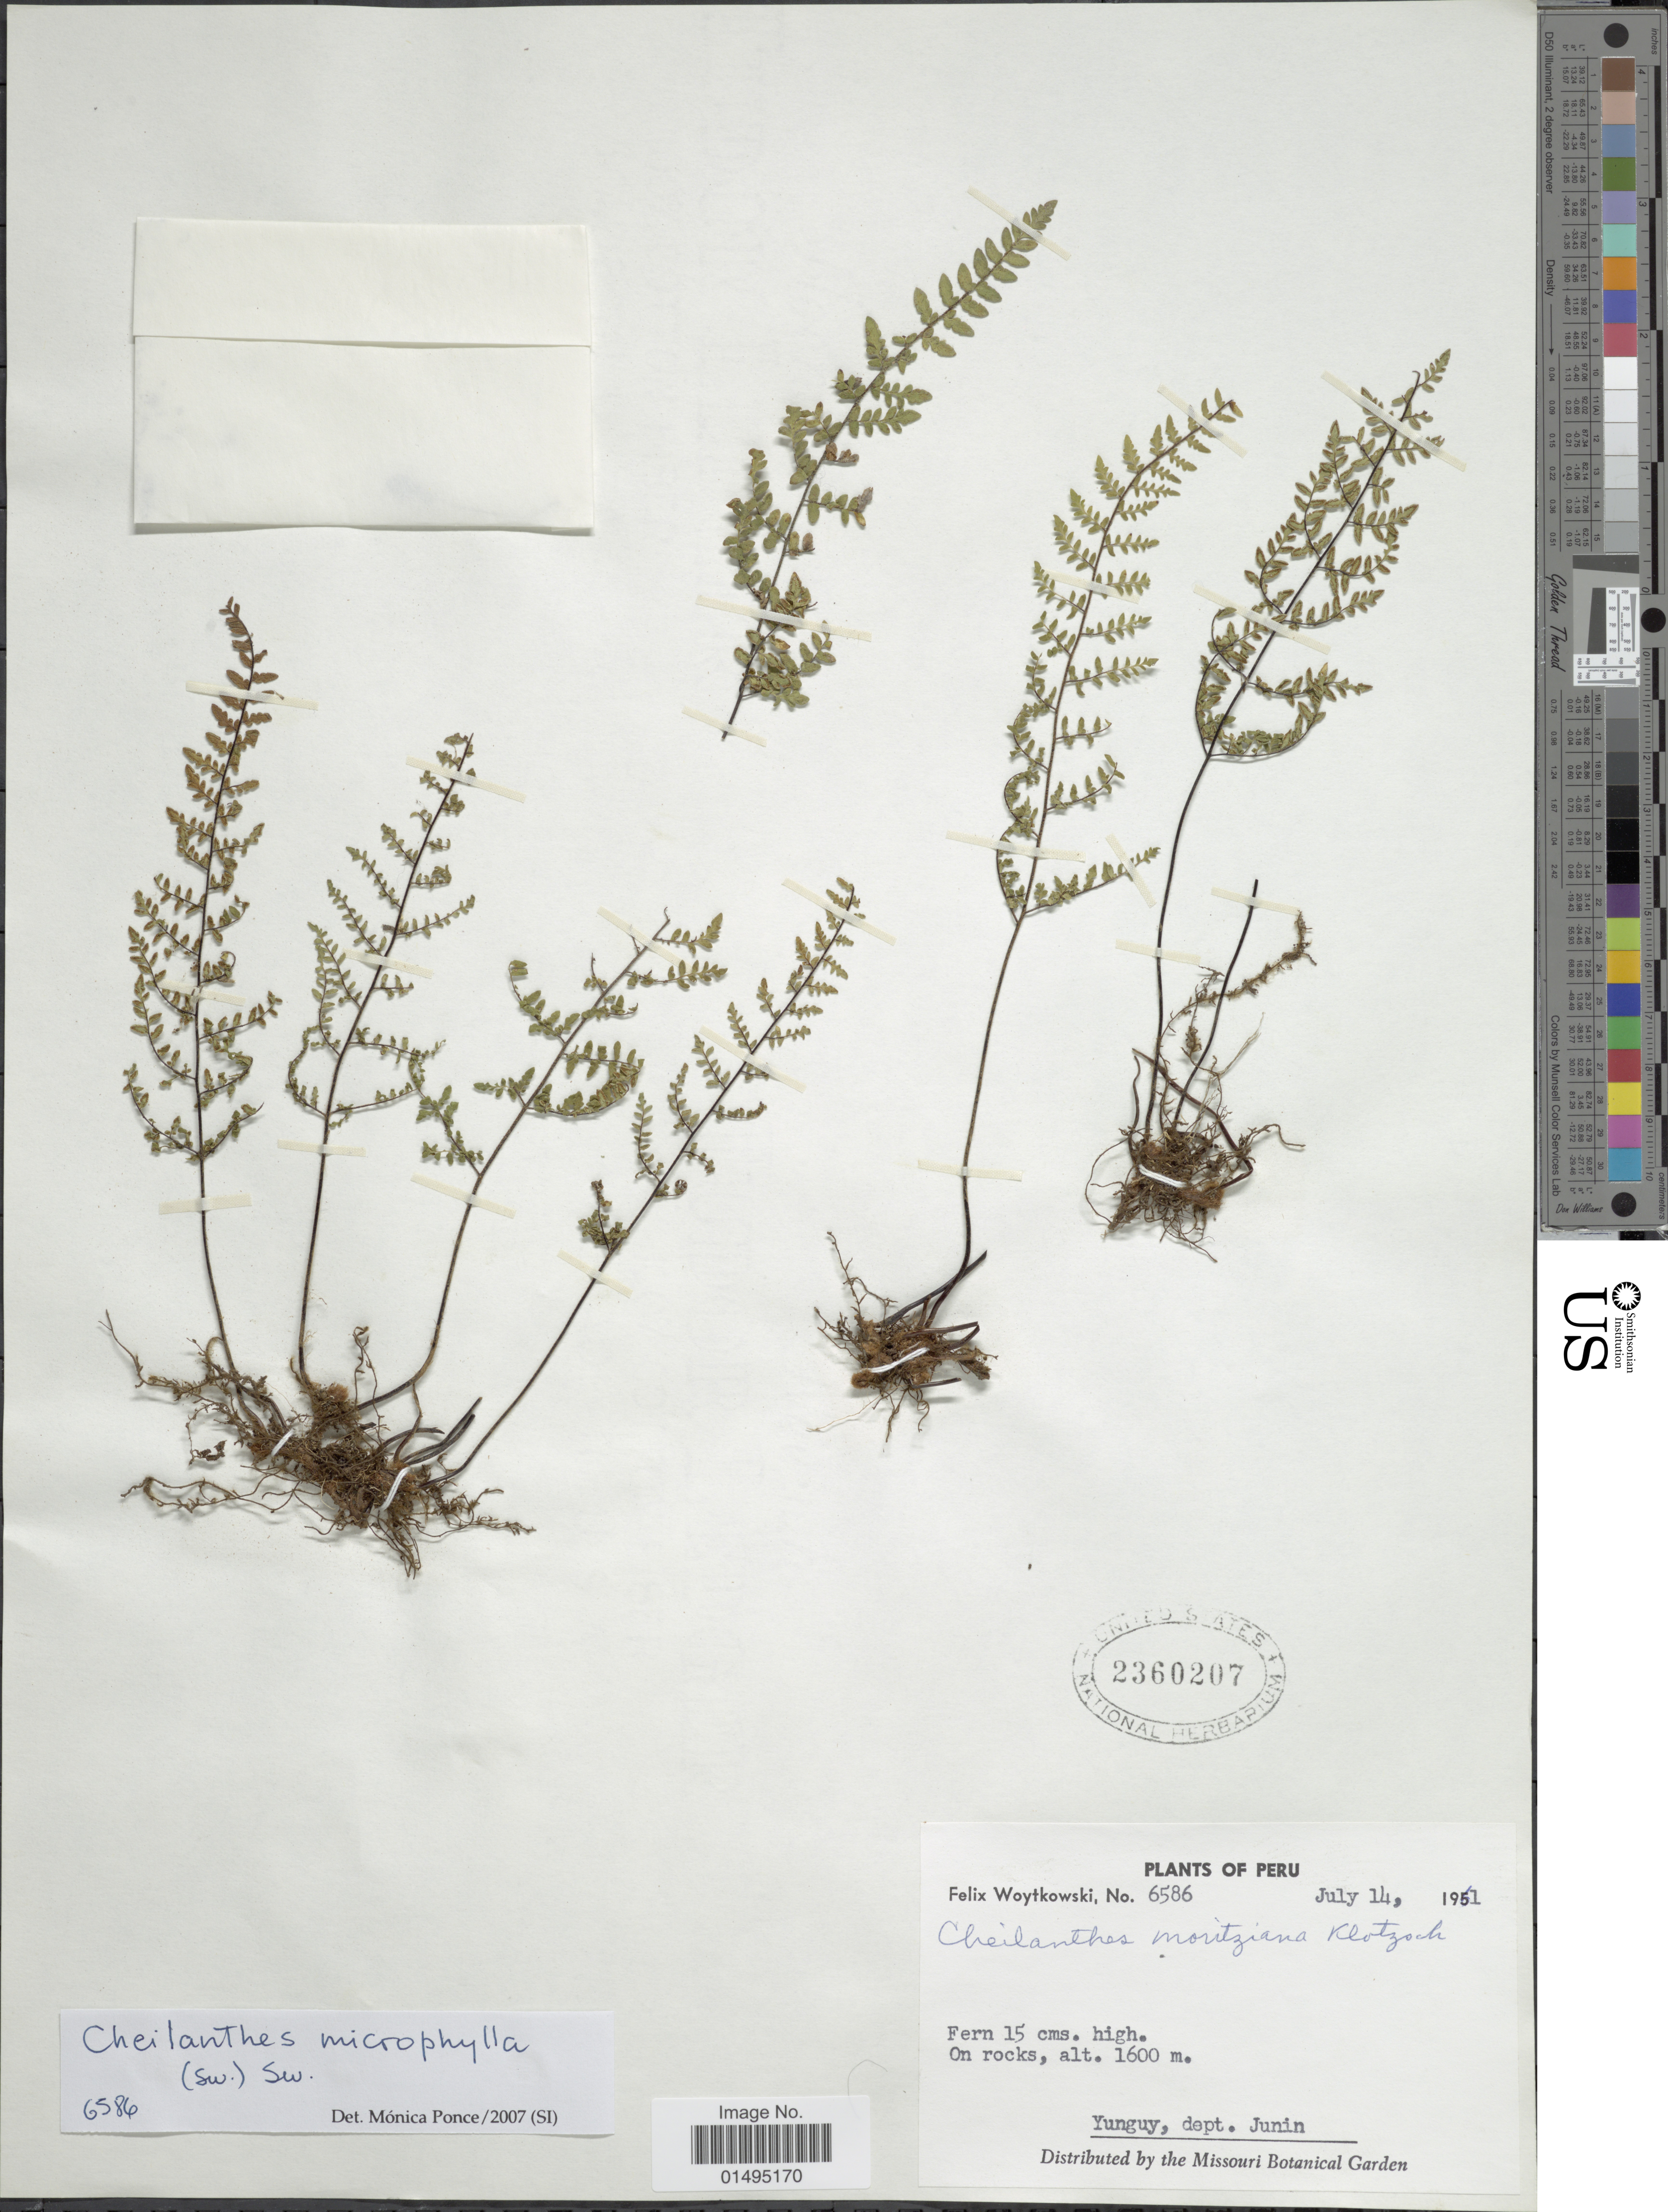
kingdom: Plantae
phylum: Tracheophyta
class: Polypodiopsida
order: Polypodiales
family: Pteridaceae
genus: Myriopteris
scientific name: Myriopteris microphylla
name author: (Sw.) Grusz & Windham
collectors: F. Woytkowski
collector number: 6586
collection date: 1951-07-14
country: Peru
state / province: Junín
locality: Yunguy, dept. Junin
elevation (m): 1600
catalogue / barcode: US 2360207